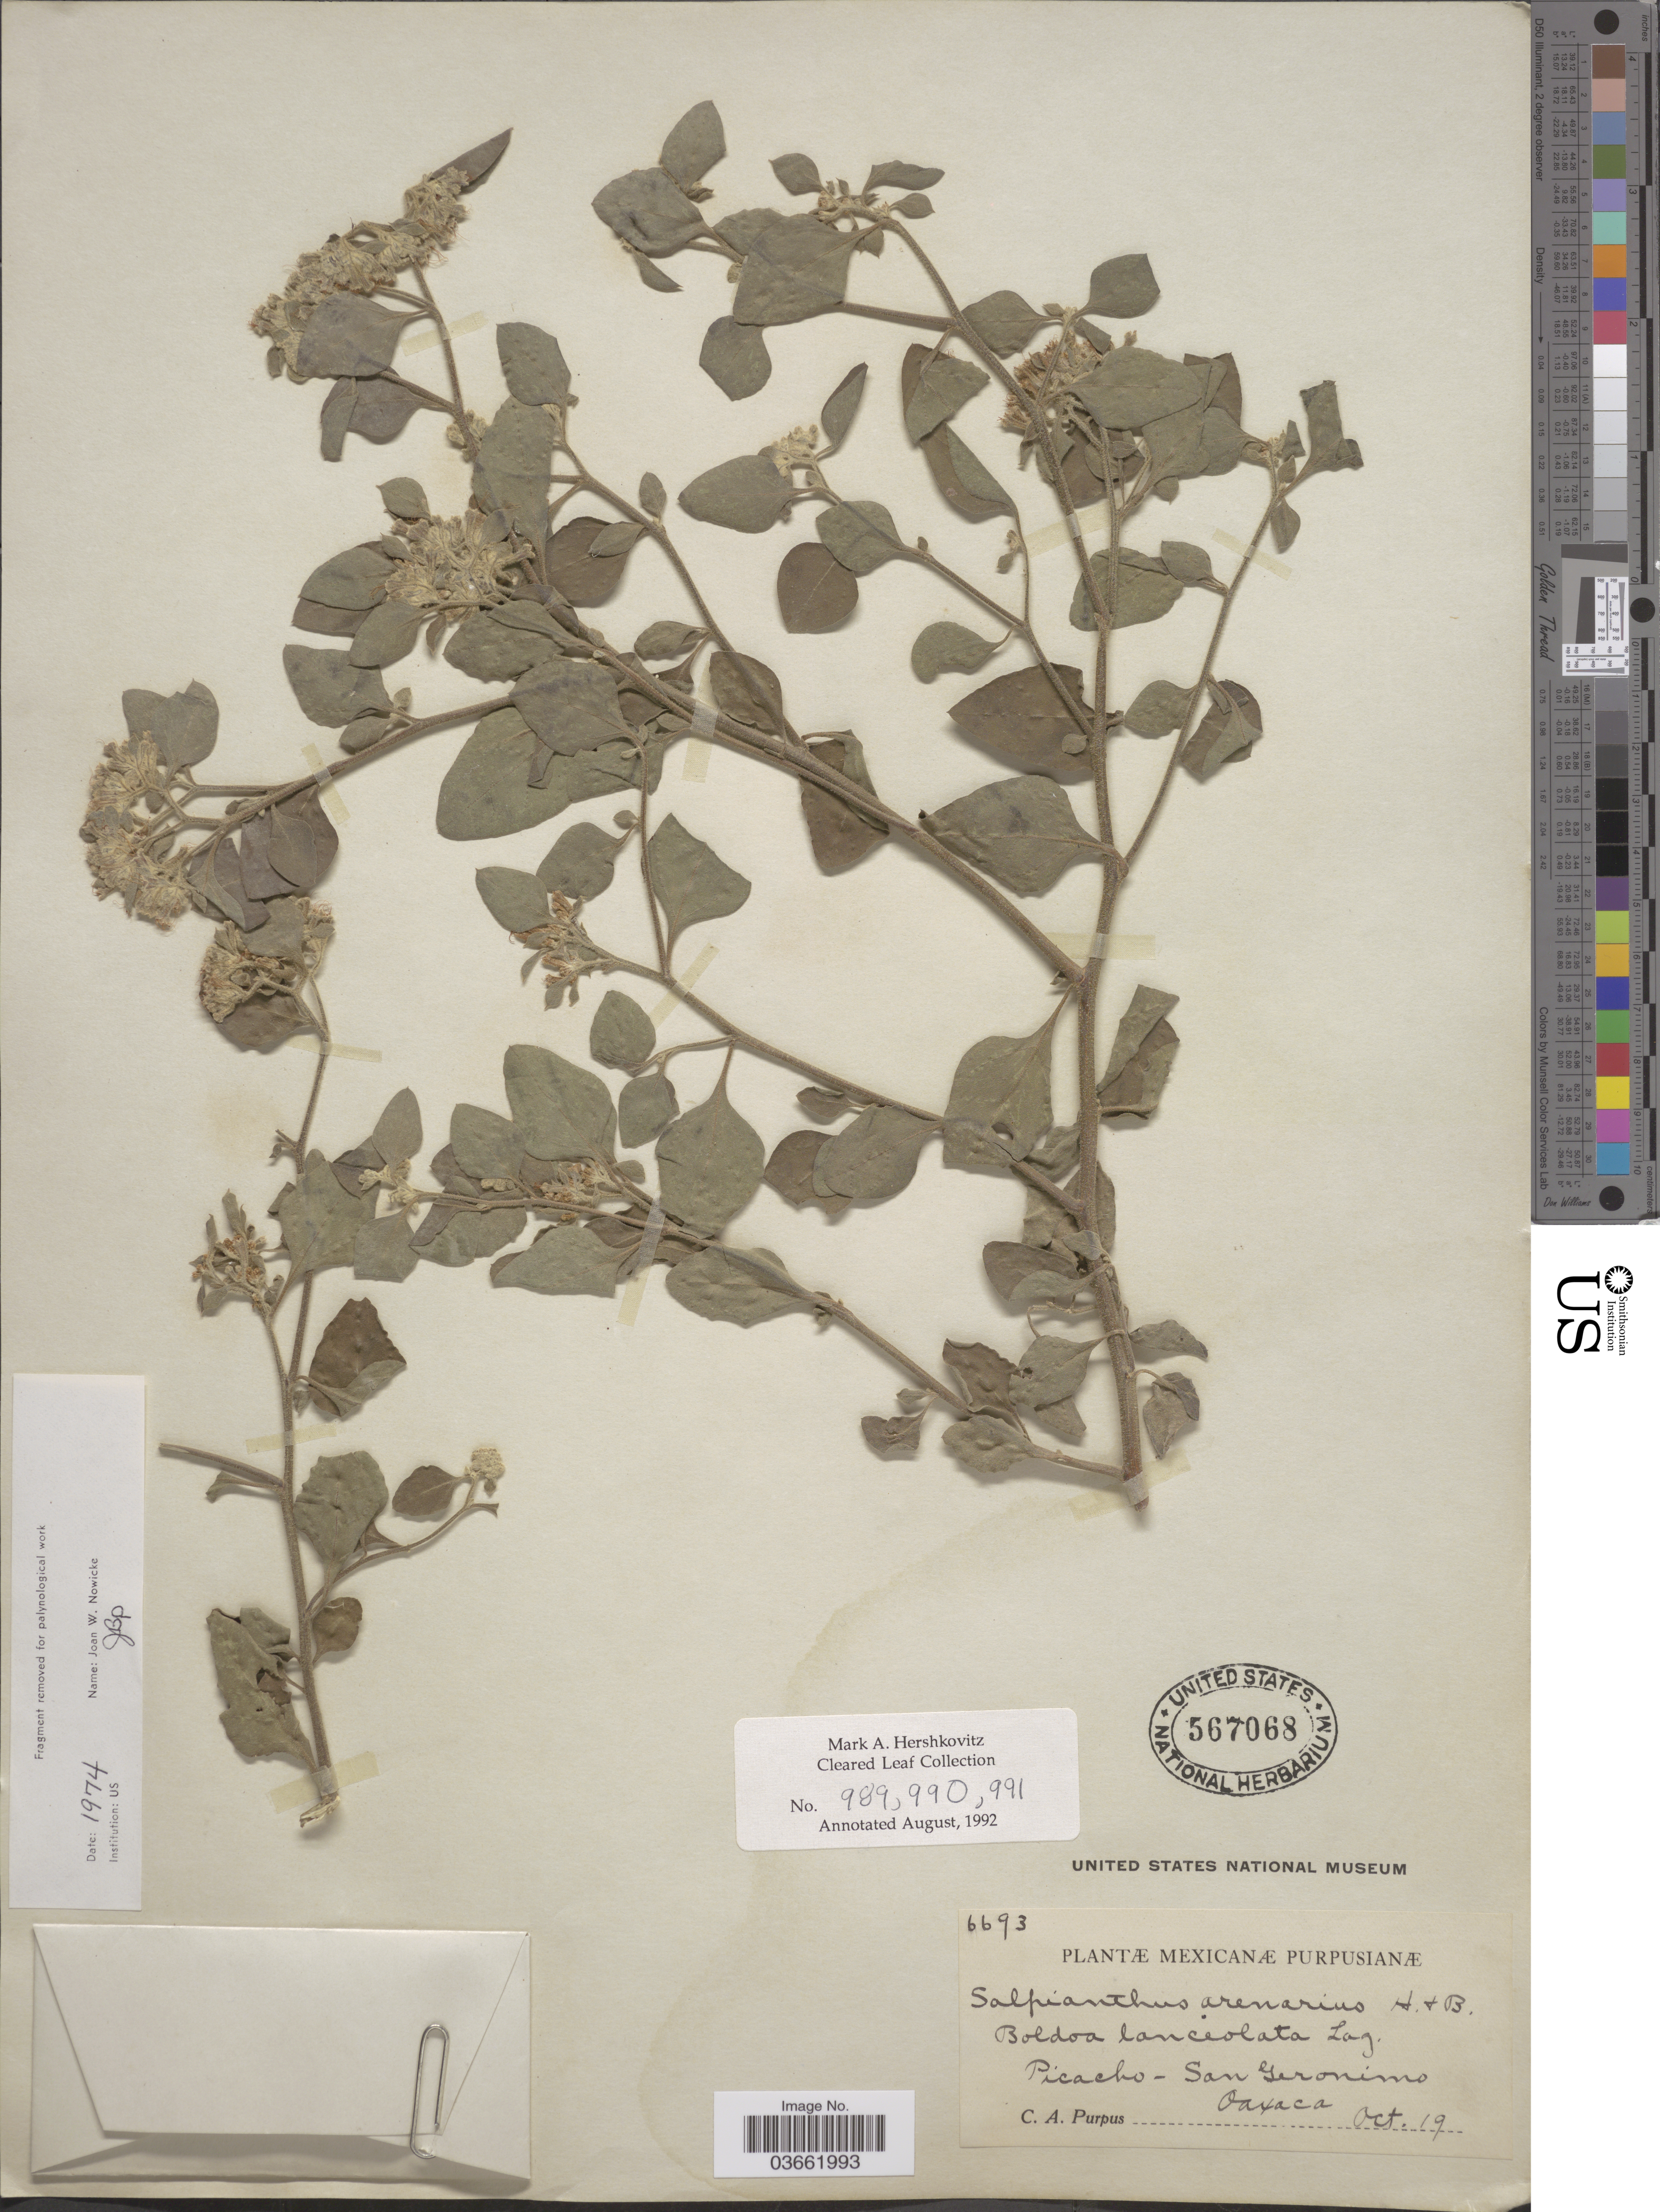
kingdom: Plantae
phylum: Tracheophyta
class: Magnoliopsida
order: Caryophyllales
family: Nyctaginaceae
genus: Salpianthus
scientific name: Salpianthus arenarius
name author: Bonpl.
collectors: C. A. Purpus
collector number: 6693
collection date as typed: Transcribed d/m/y: /10/19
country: Mexico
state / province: Oaxaca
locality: Picacho-San Geronimo.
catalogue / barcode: US 567068